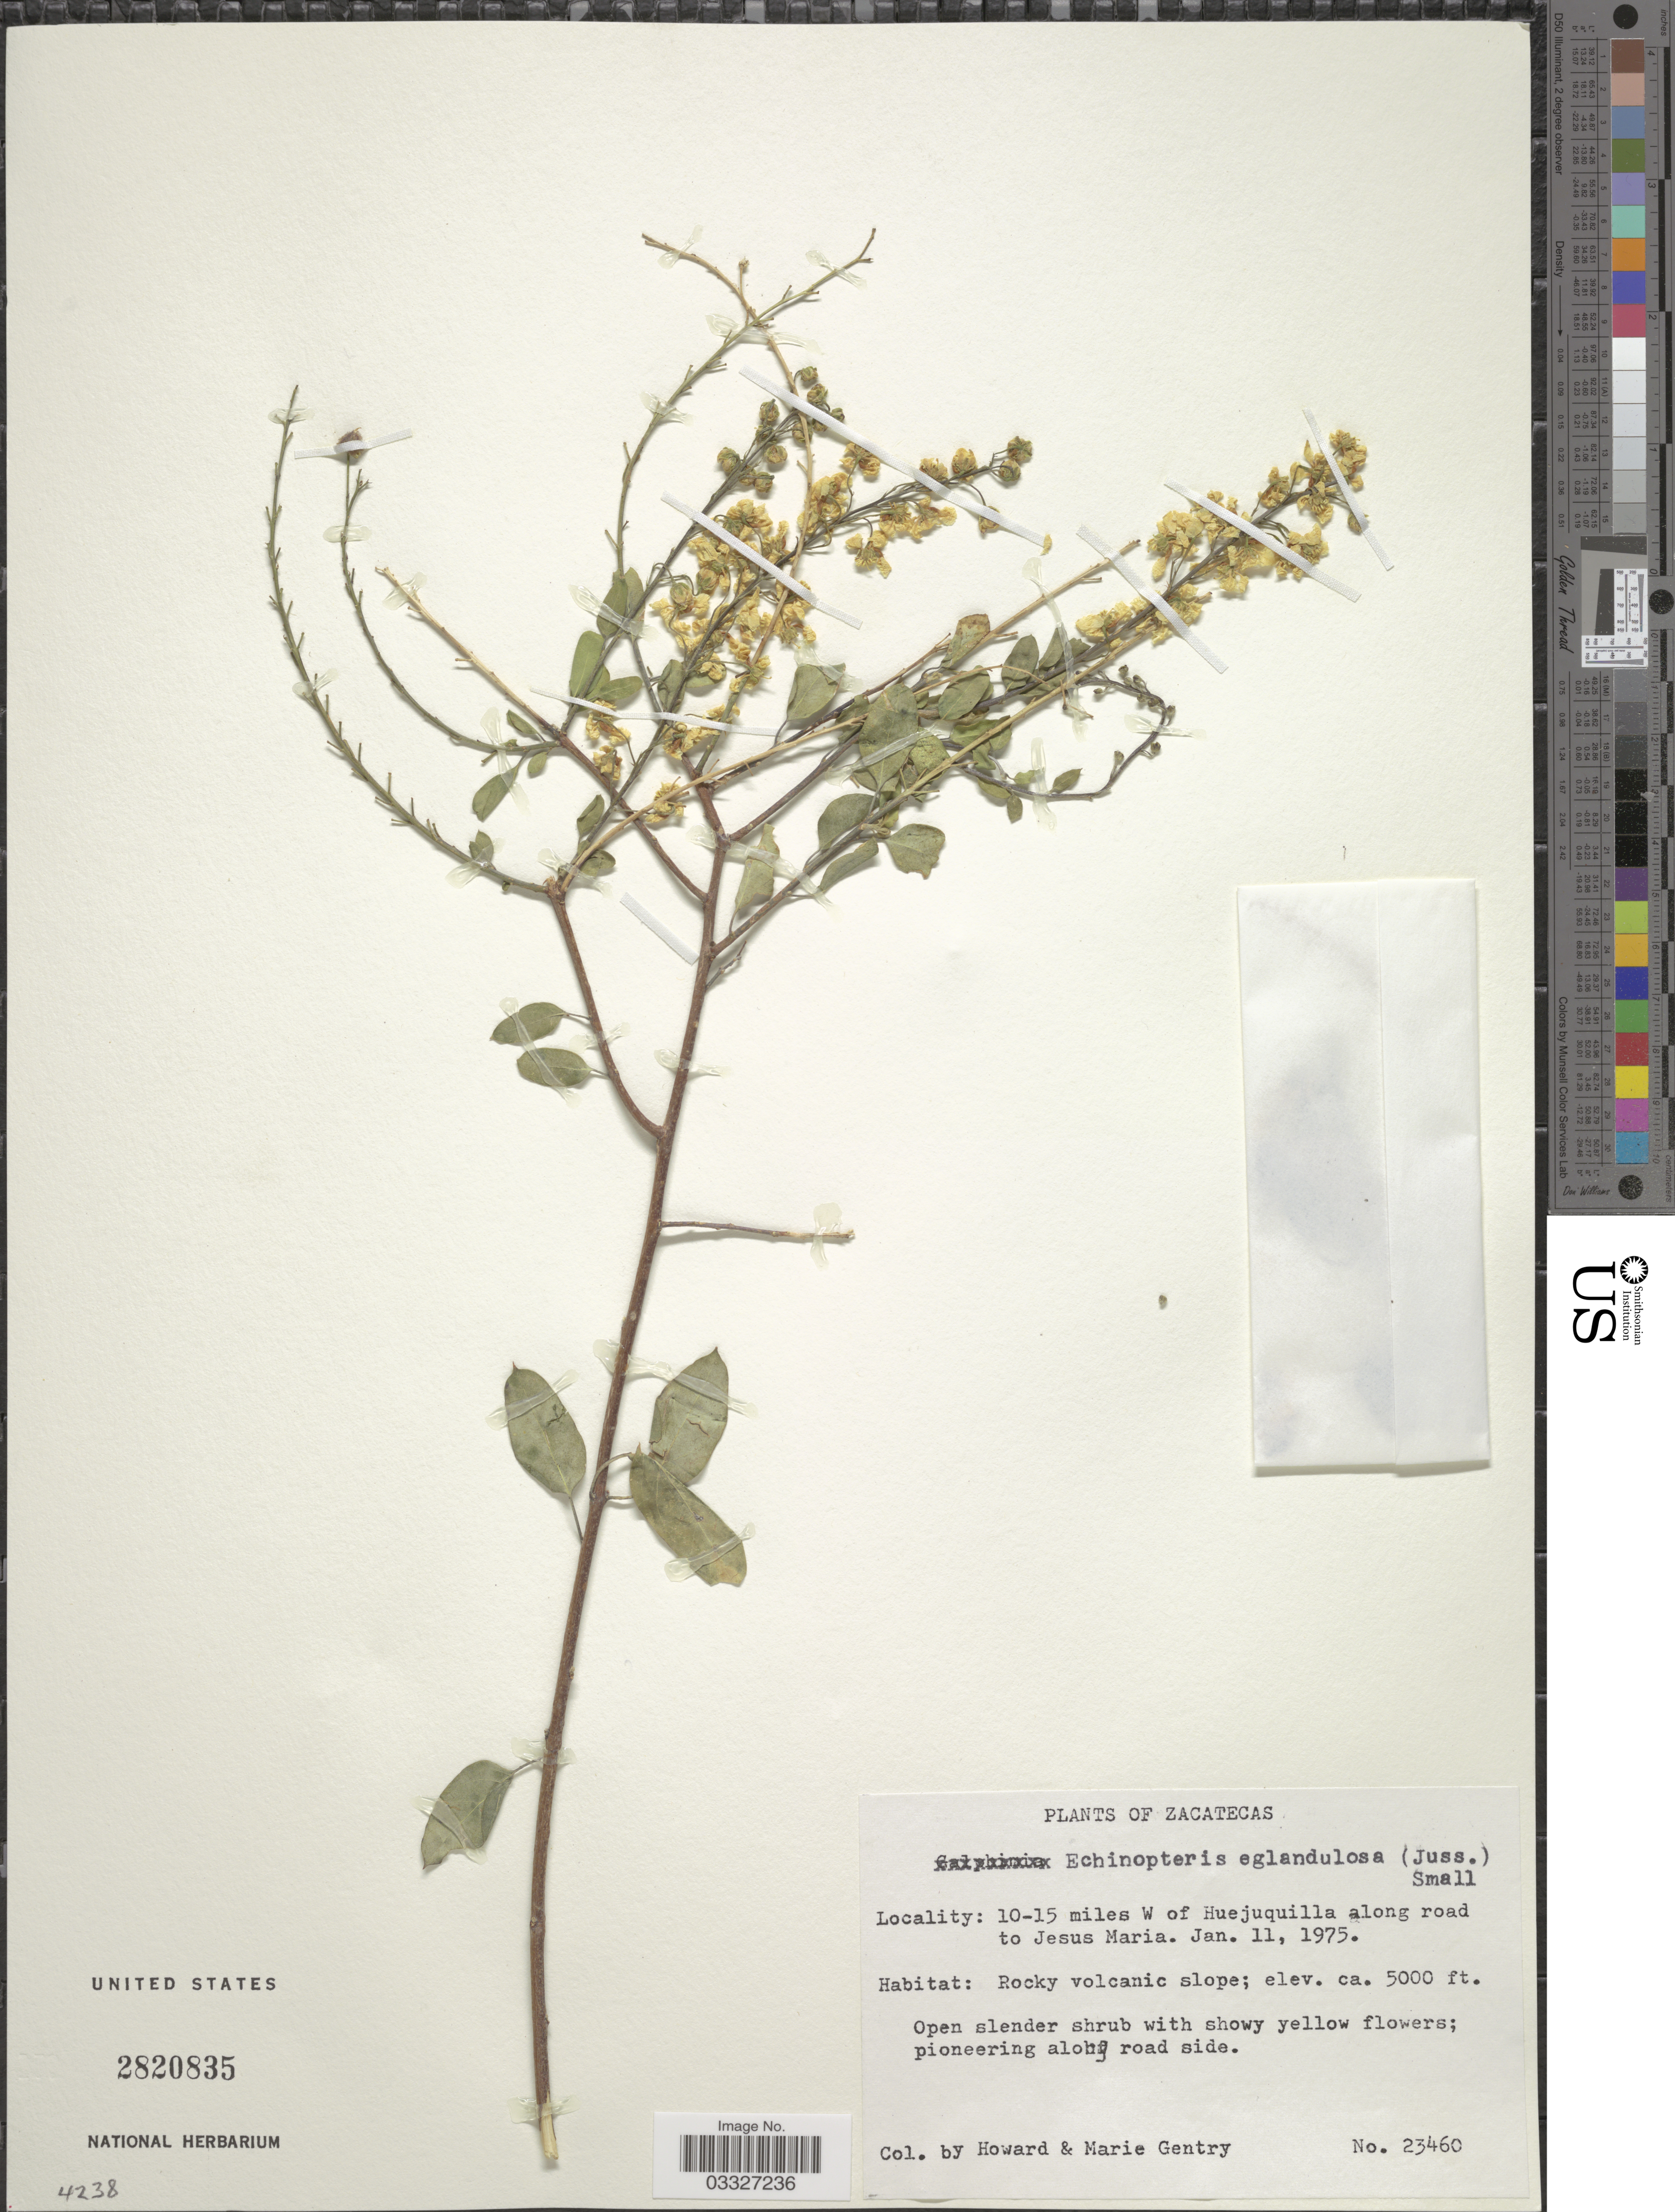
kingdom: Plantae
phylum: Tracheophyta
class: Magnoliopsida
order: Malpighiales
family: Malpighiaceae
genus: Echinopterys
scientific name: Echinopterys eglandulosa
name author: (A. Juss.) Small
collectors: H. S. Gentry & M. Gentry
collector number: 23460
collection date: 1975-01-11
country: Mexico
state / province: Zacatecas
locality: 10-15 miles W of Huejuquilla along road to Jesus Maria.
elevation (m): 1524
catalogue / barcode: US 2820835